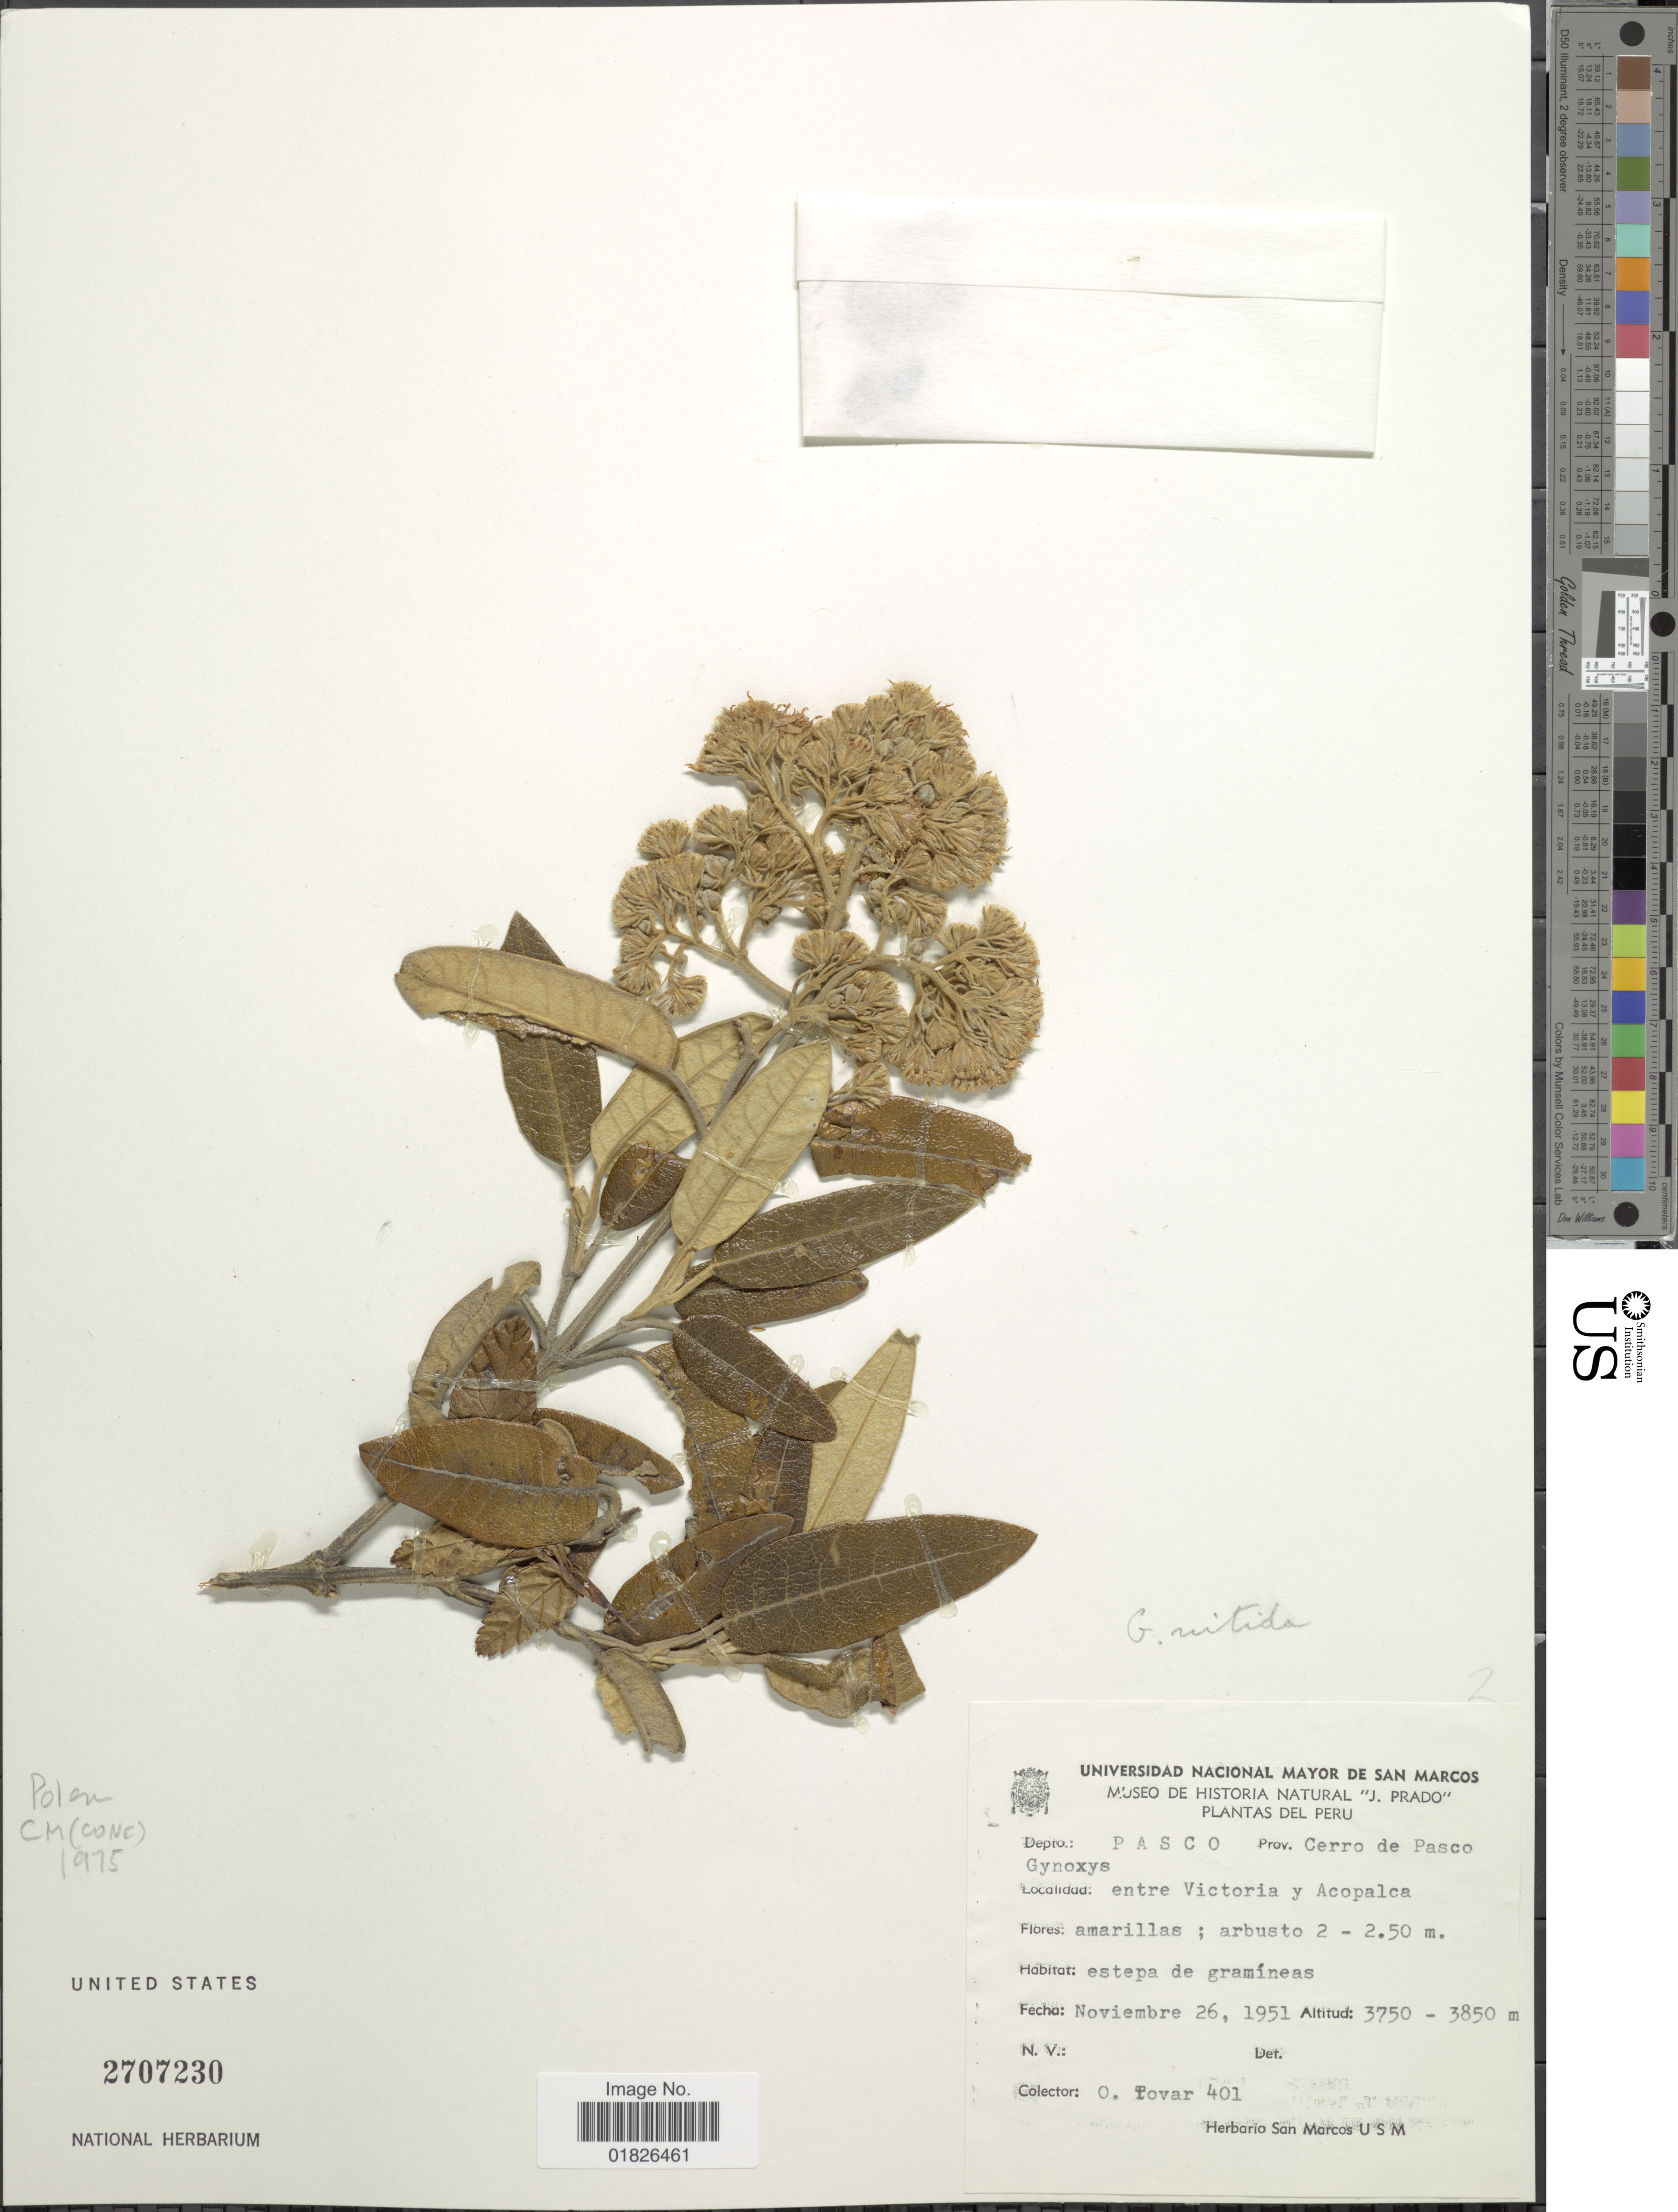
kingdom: Plantae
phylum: Tracheophyta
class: Magnoliopsida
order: Asterales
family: Asteraceae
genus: Gynoxys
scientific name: Gynoxys nitida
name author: Muschl.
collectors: Ó. Tovar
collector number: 401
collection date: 1951-11-26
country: Peru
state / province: Pasco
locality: Prov. Cerro de Pasco, entre Victoria y Acopalca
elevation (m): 3750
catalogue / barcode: US 2707230